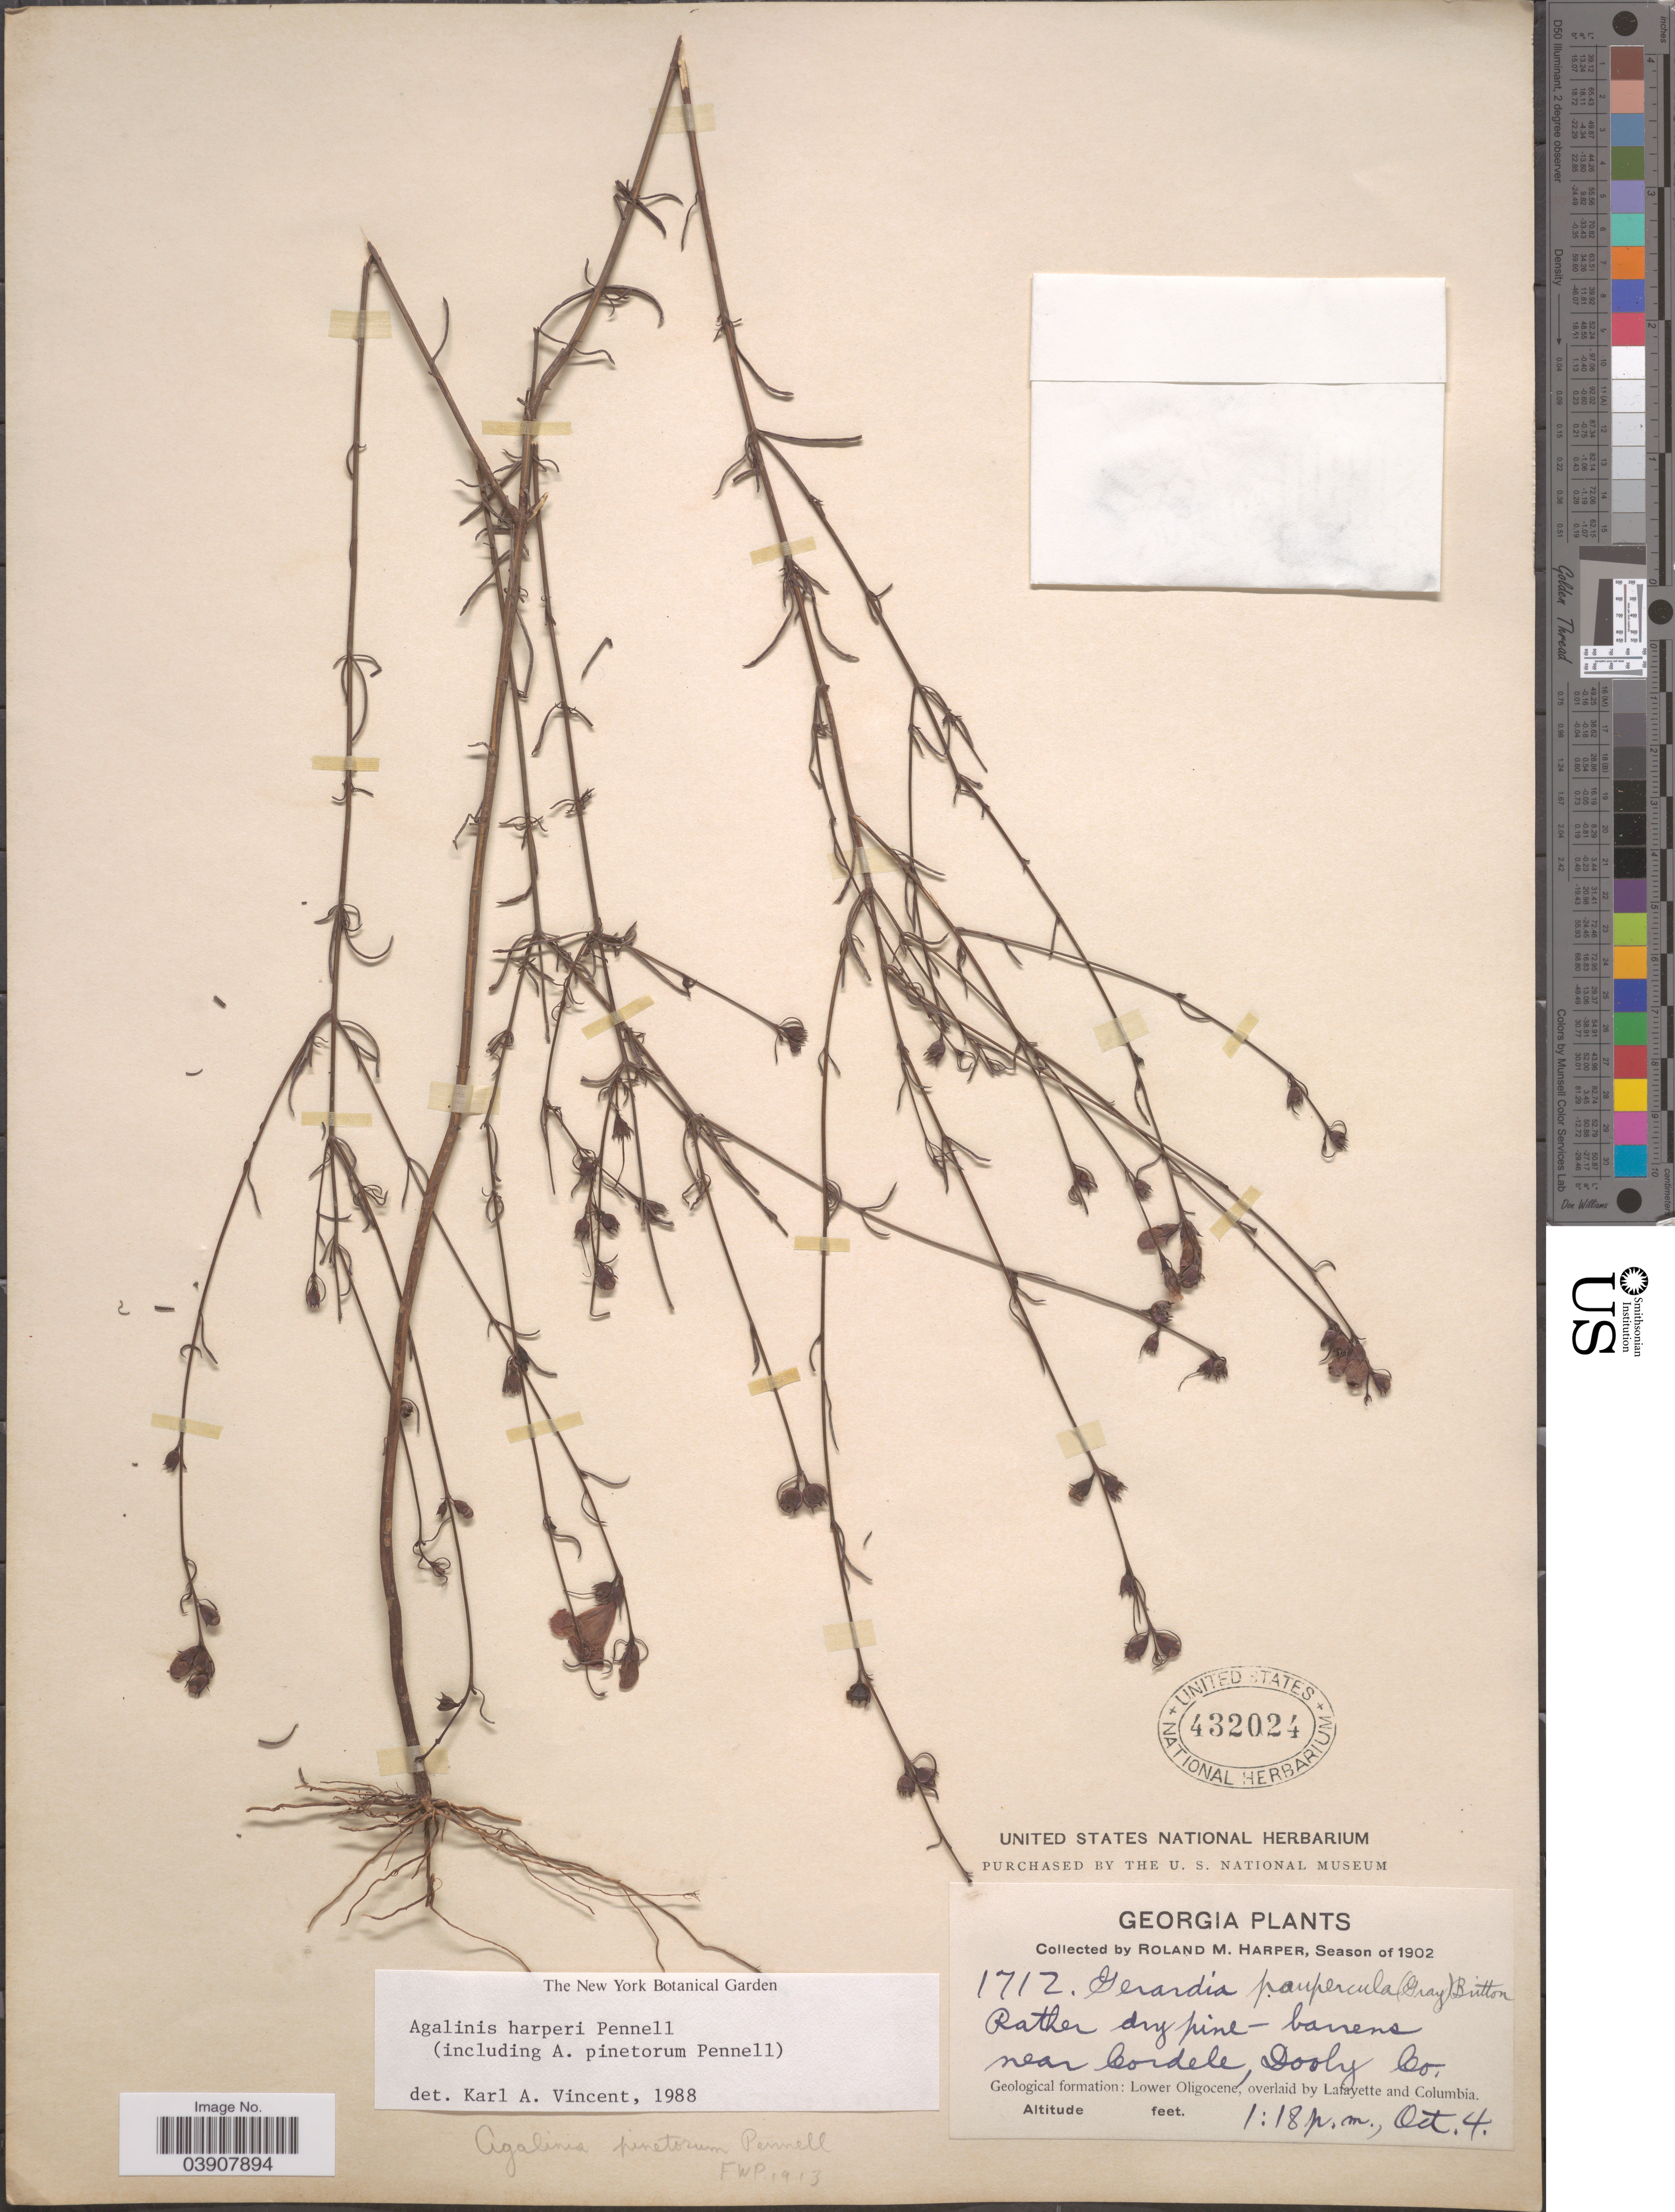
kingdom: Plantae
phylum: Tracheophyta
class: Magnoliopsida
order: Lamiales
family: Orobanchaceae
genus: Agalinis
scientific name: Agalinis harperi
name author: Pennell in Small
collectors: R. M. Harper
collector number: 1712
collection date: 1902-10-04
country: United States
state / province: Georgia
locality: Near Cordele, Dooly Co. Geological formation: Lower Oligocene, overlaid by Lafayette and Columbia.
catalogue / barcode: US 432024